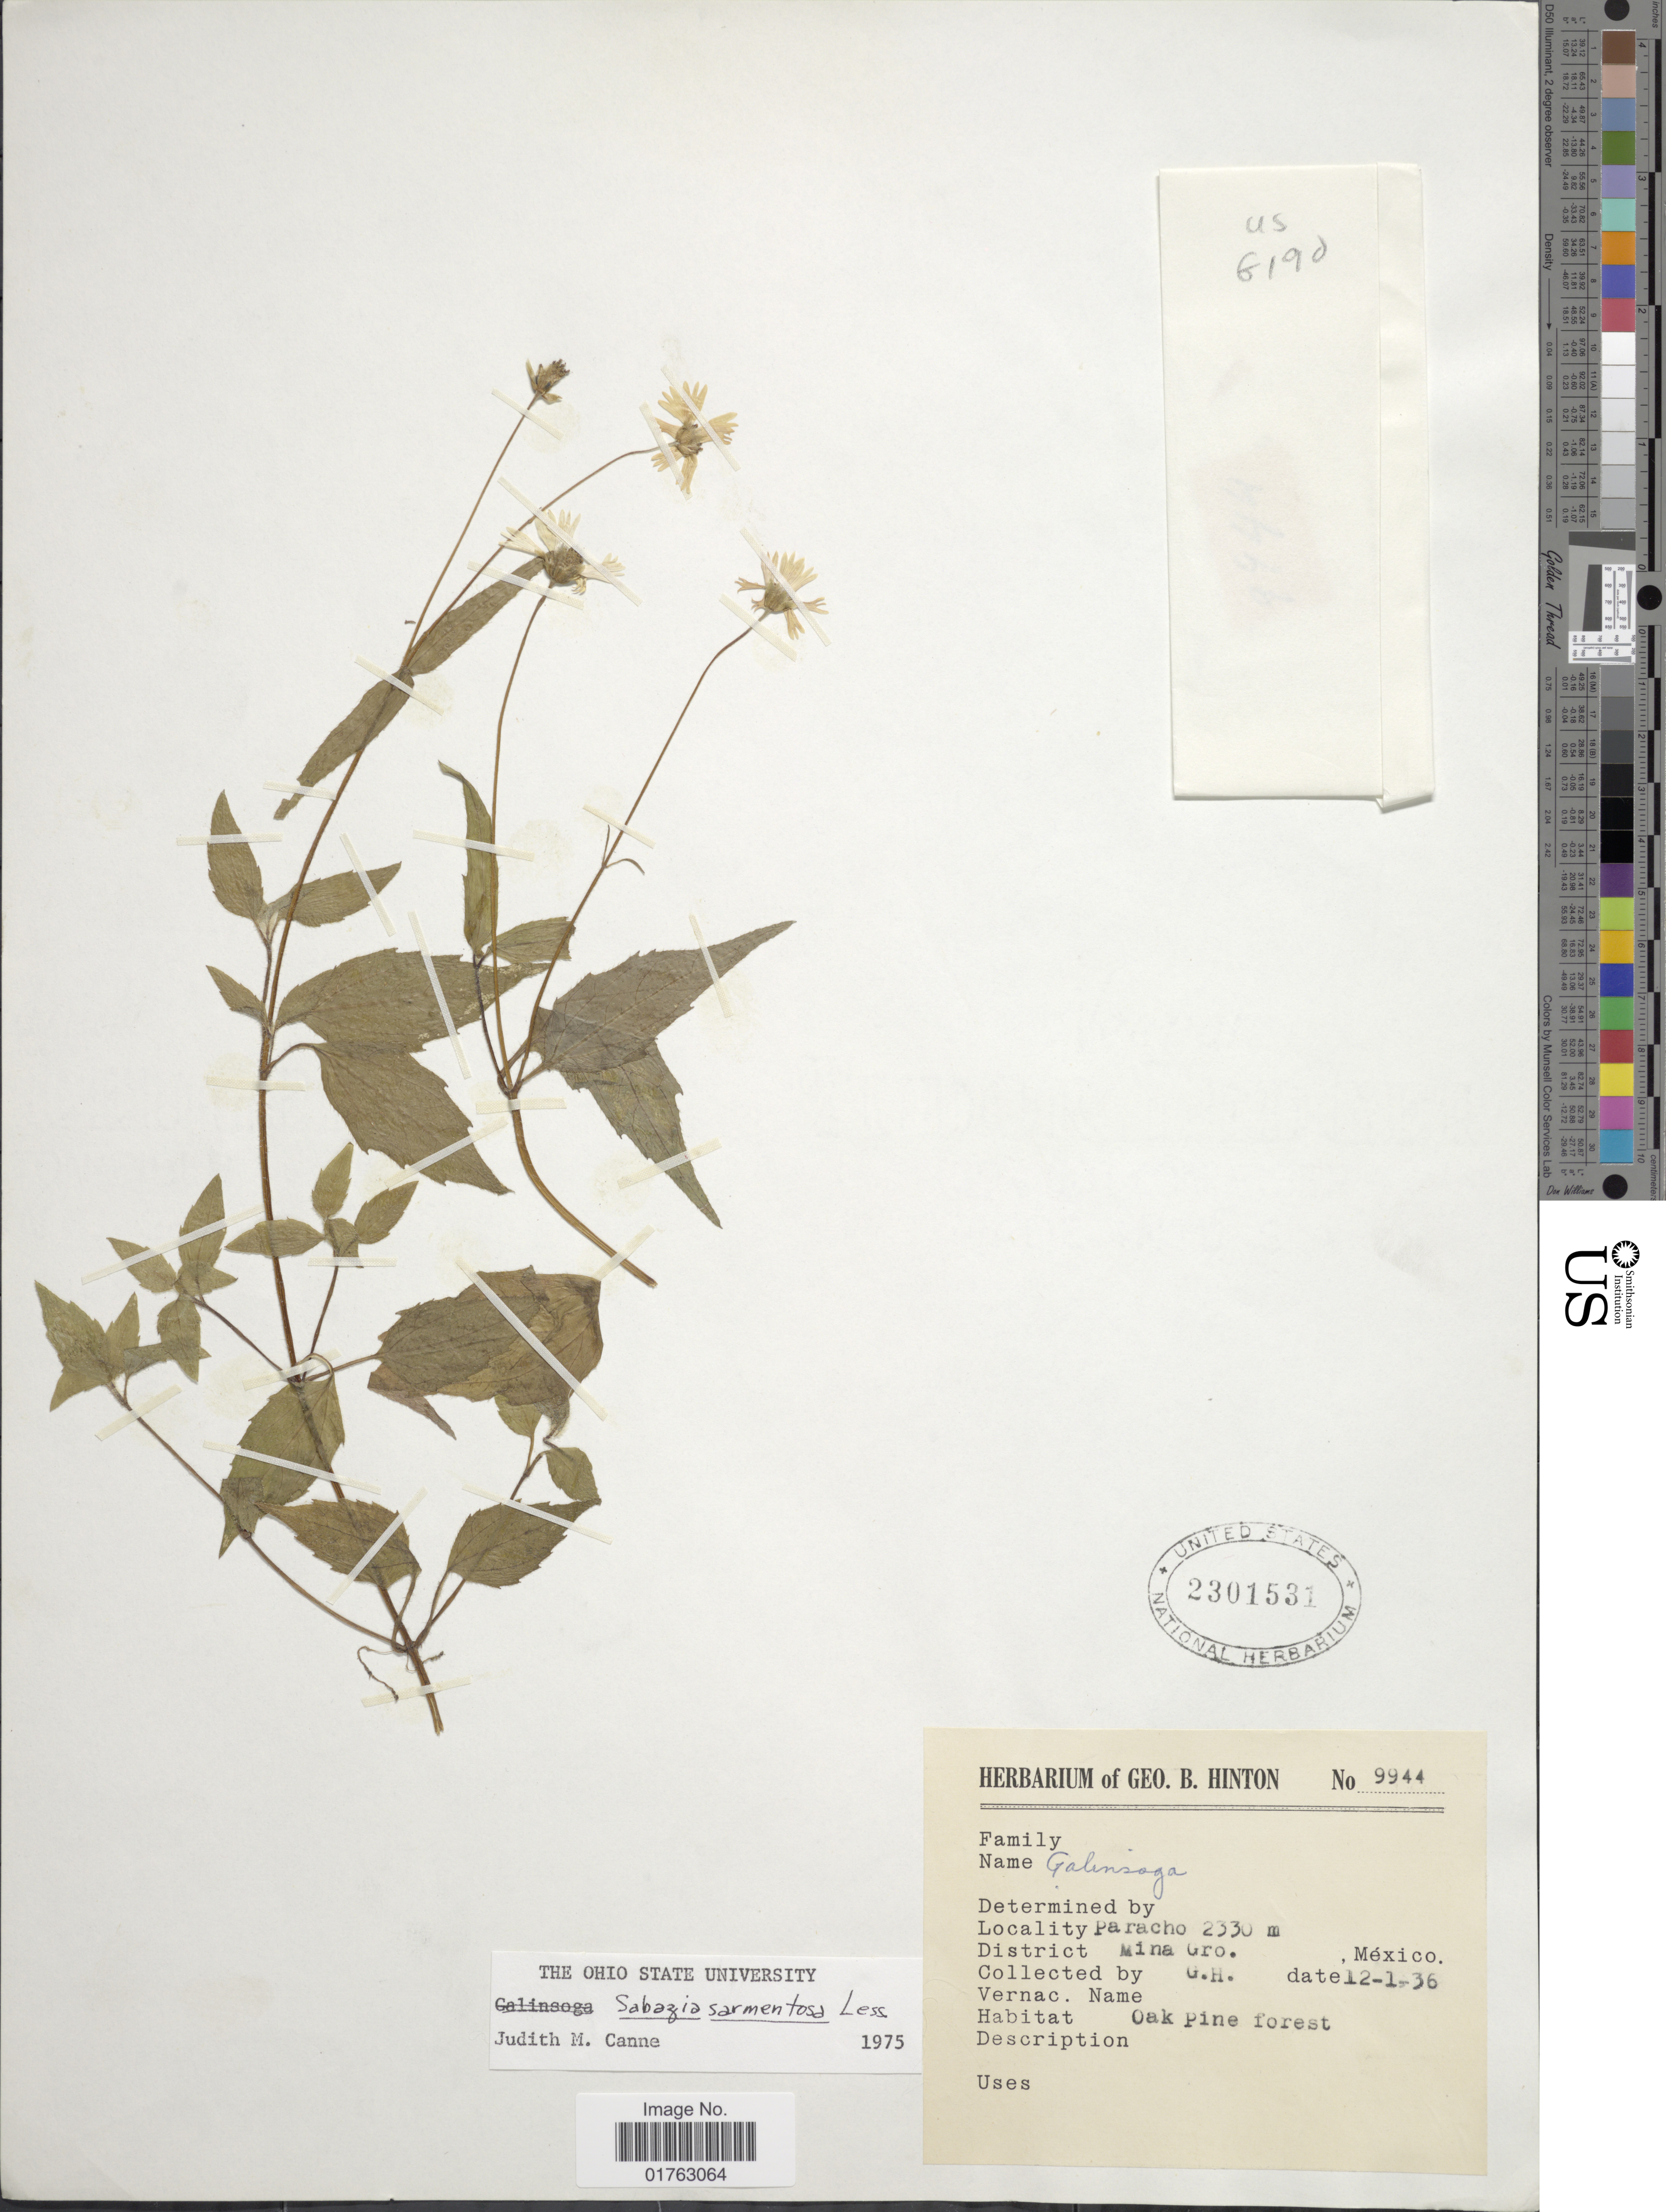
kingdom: Plantae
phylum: Tracheophyta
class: Magnoliopsida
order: Asterales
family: Asteraceae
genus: Sabazia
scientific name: Sabazia sarmentosa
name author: Less.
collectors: G. B. Hinton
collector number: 9944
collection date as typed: Transcribed d/m/y: 1/12/36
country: Mexico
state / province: Guerrero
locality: Paracho, Mina Gro.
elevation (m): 2330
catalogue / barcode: US 2301531